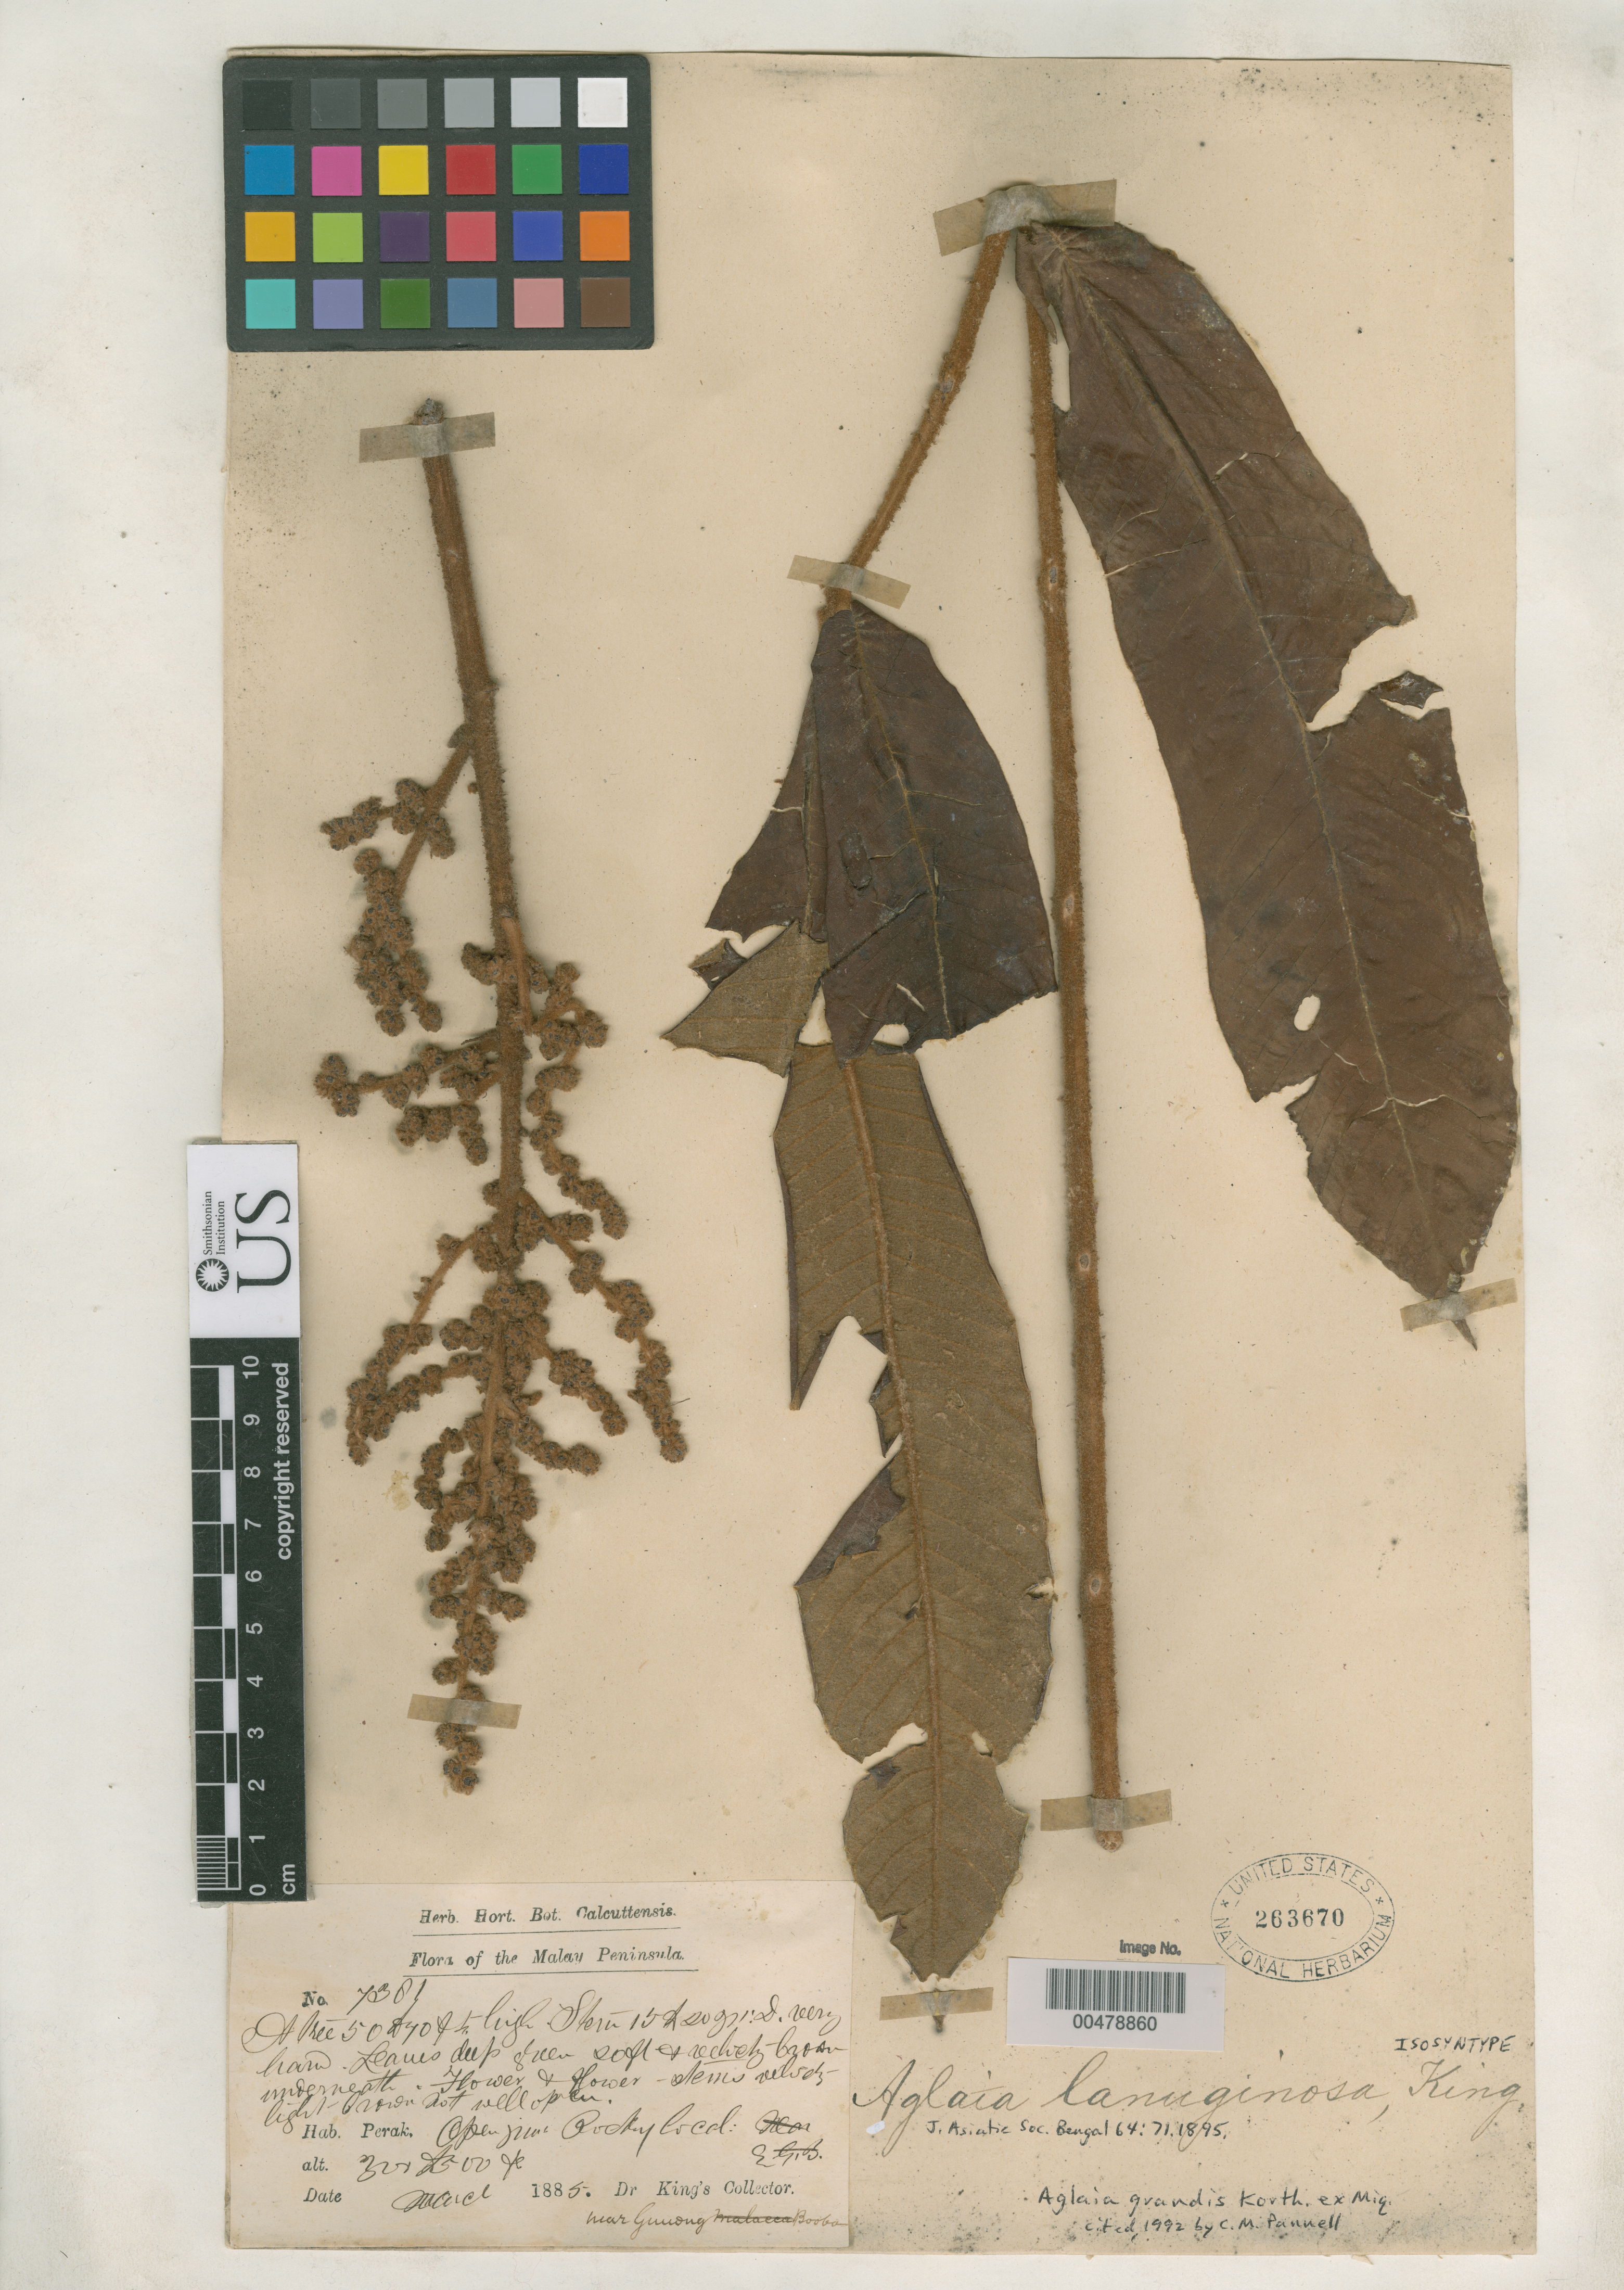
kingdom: Plantae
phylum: Tracheophyta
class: Magnoliopsida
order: Sapindales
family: Meliaceae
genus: Aglaia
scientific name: Aglaia lanuginosa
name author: King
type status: Isosyntype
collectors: Dr. King's collector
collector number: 7301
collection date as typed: Mar 1885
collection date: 1885-03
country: Malaysia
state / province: Perak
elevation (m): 914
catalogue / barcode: US 263670